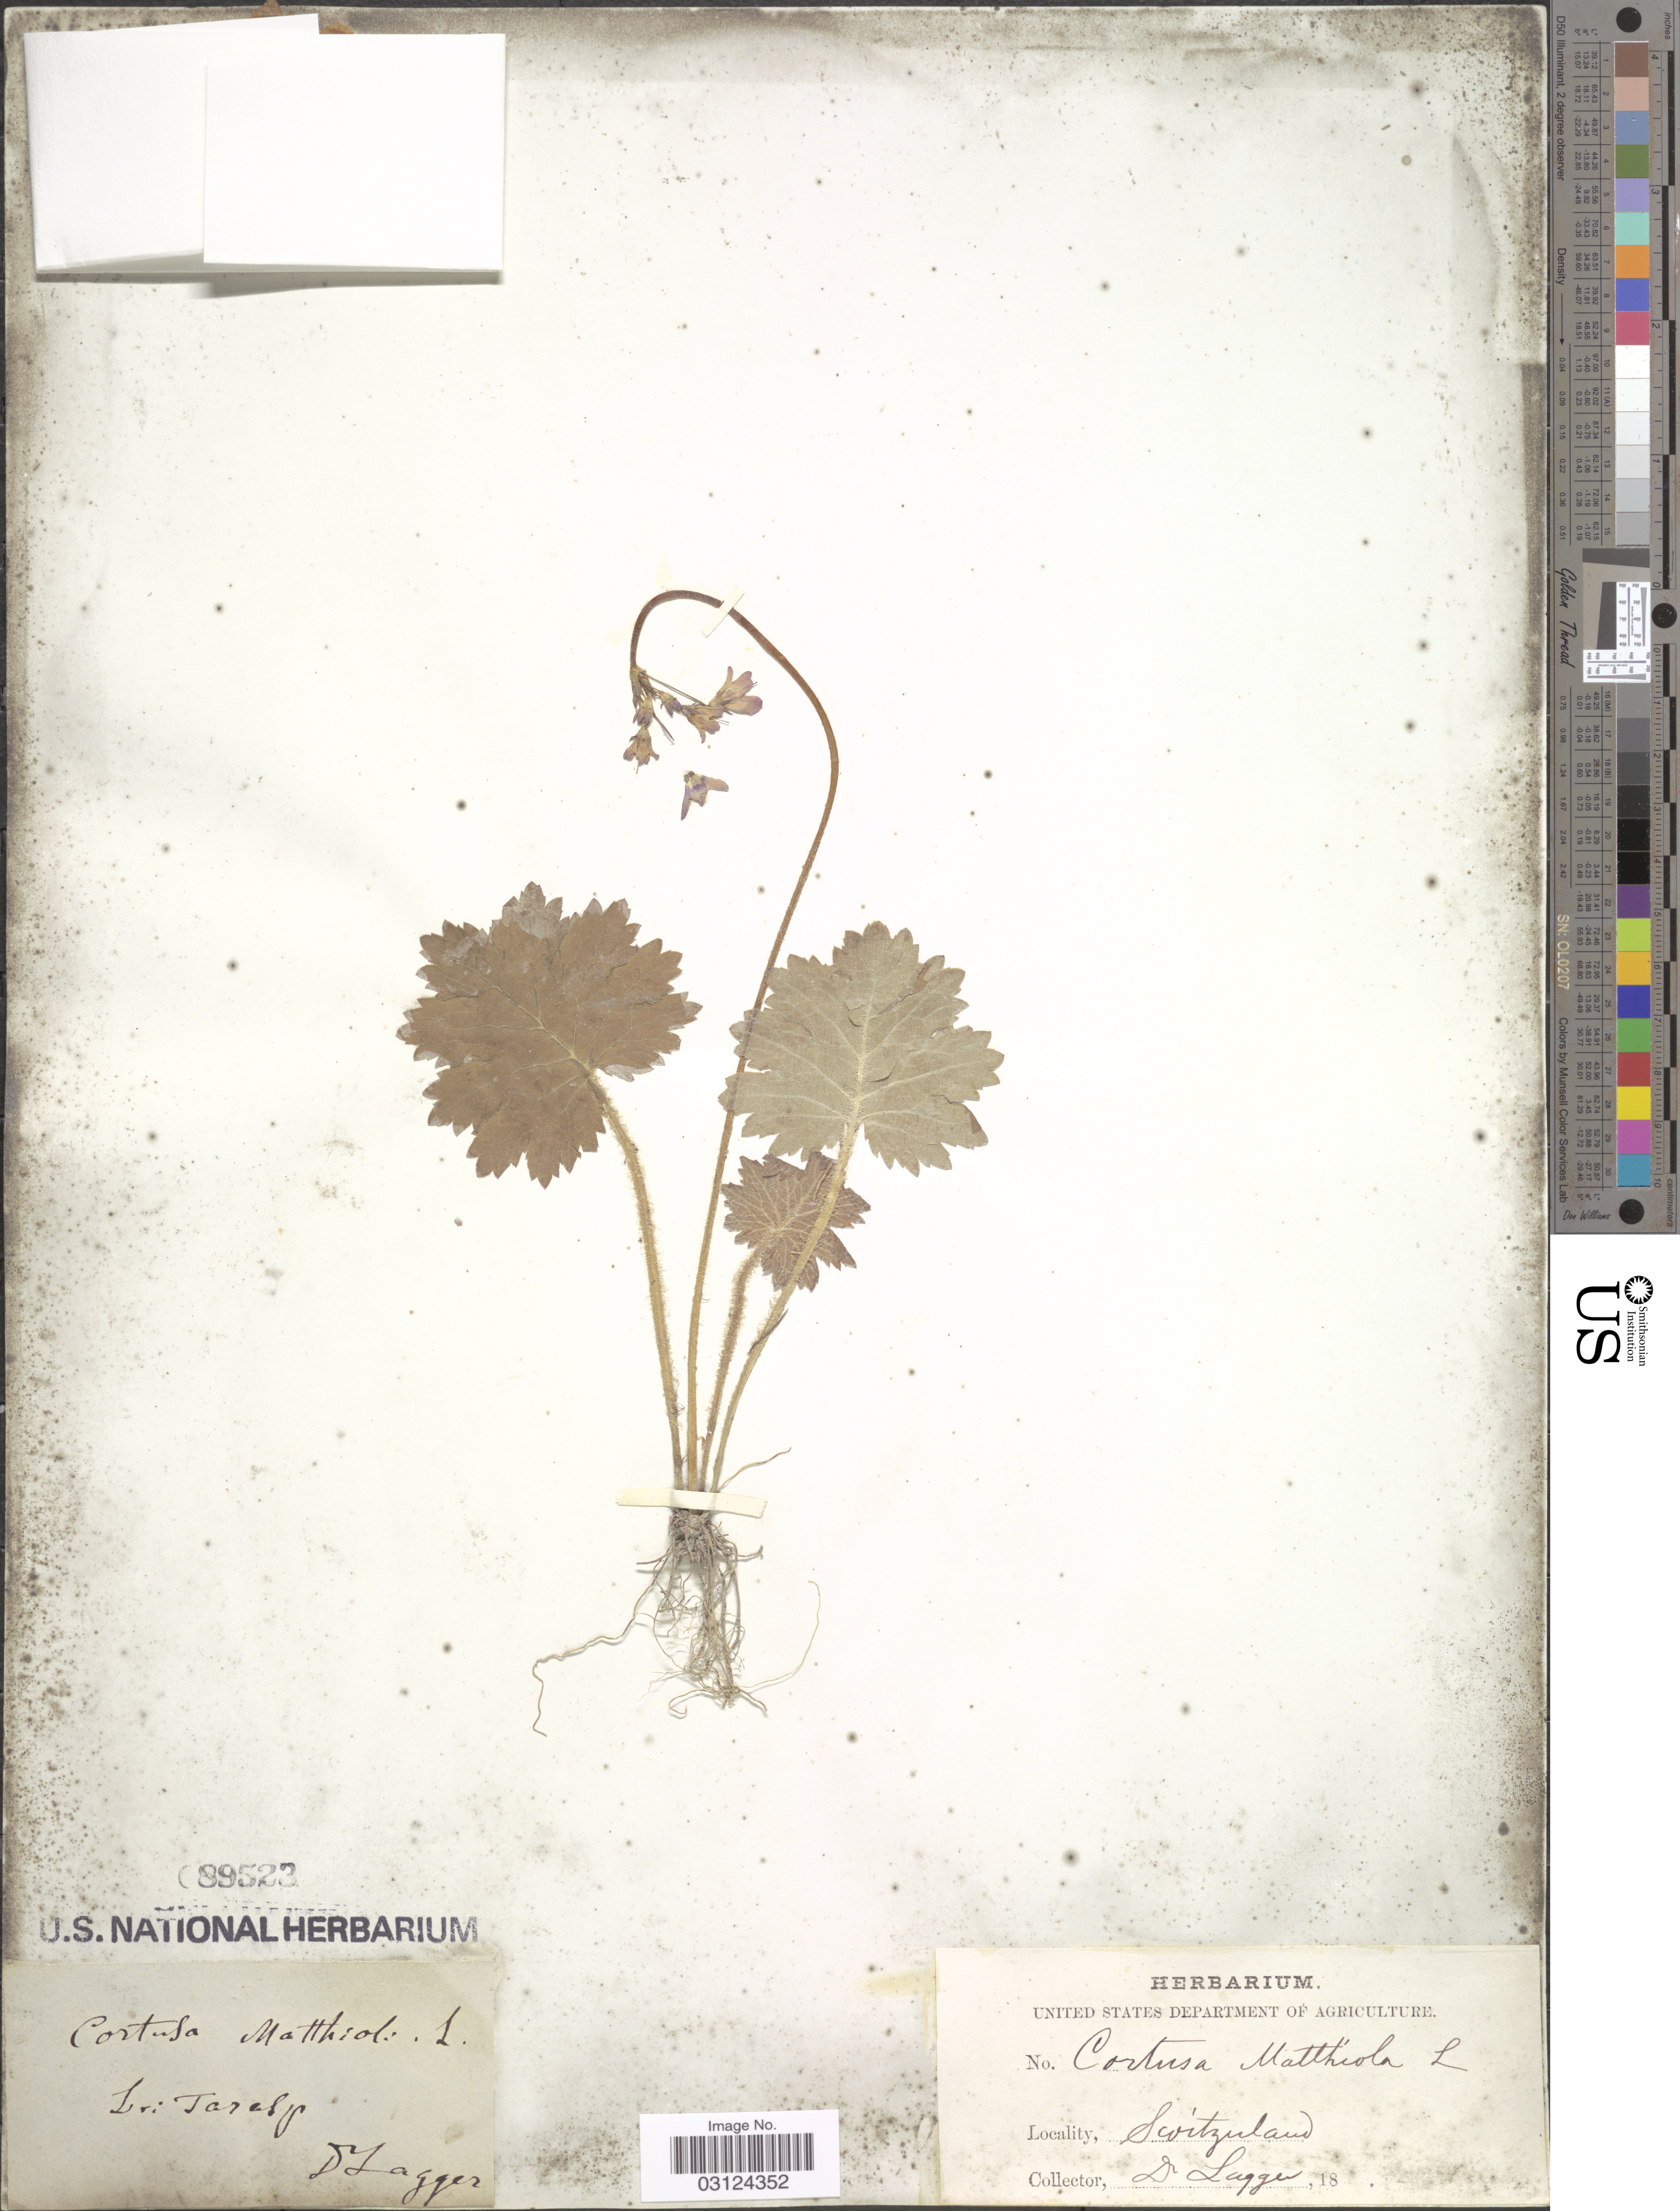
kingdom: Plantae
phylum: Tracheophyta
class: Magnoliopsida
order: Ericales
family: Primulaceae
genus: Cortusa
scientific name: Cortusa matthioli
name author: L.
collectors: F. J. Lagger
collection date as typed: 18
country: Switzerland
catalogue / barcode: US 89523